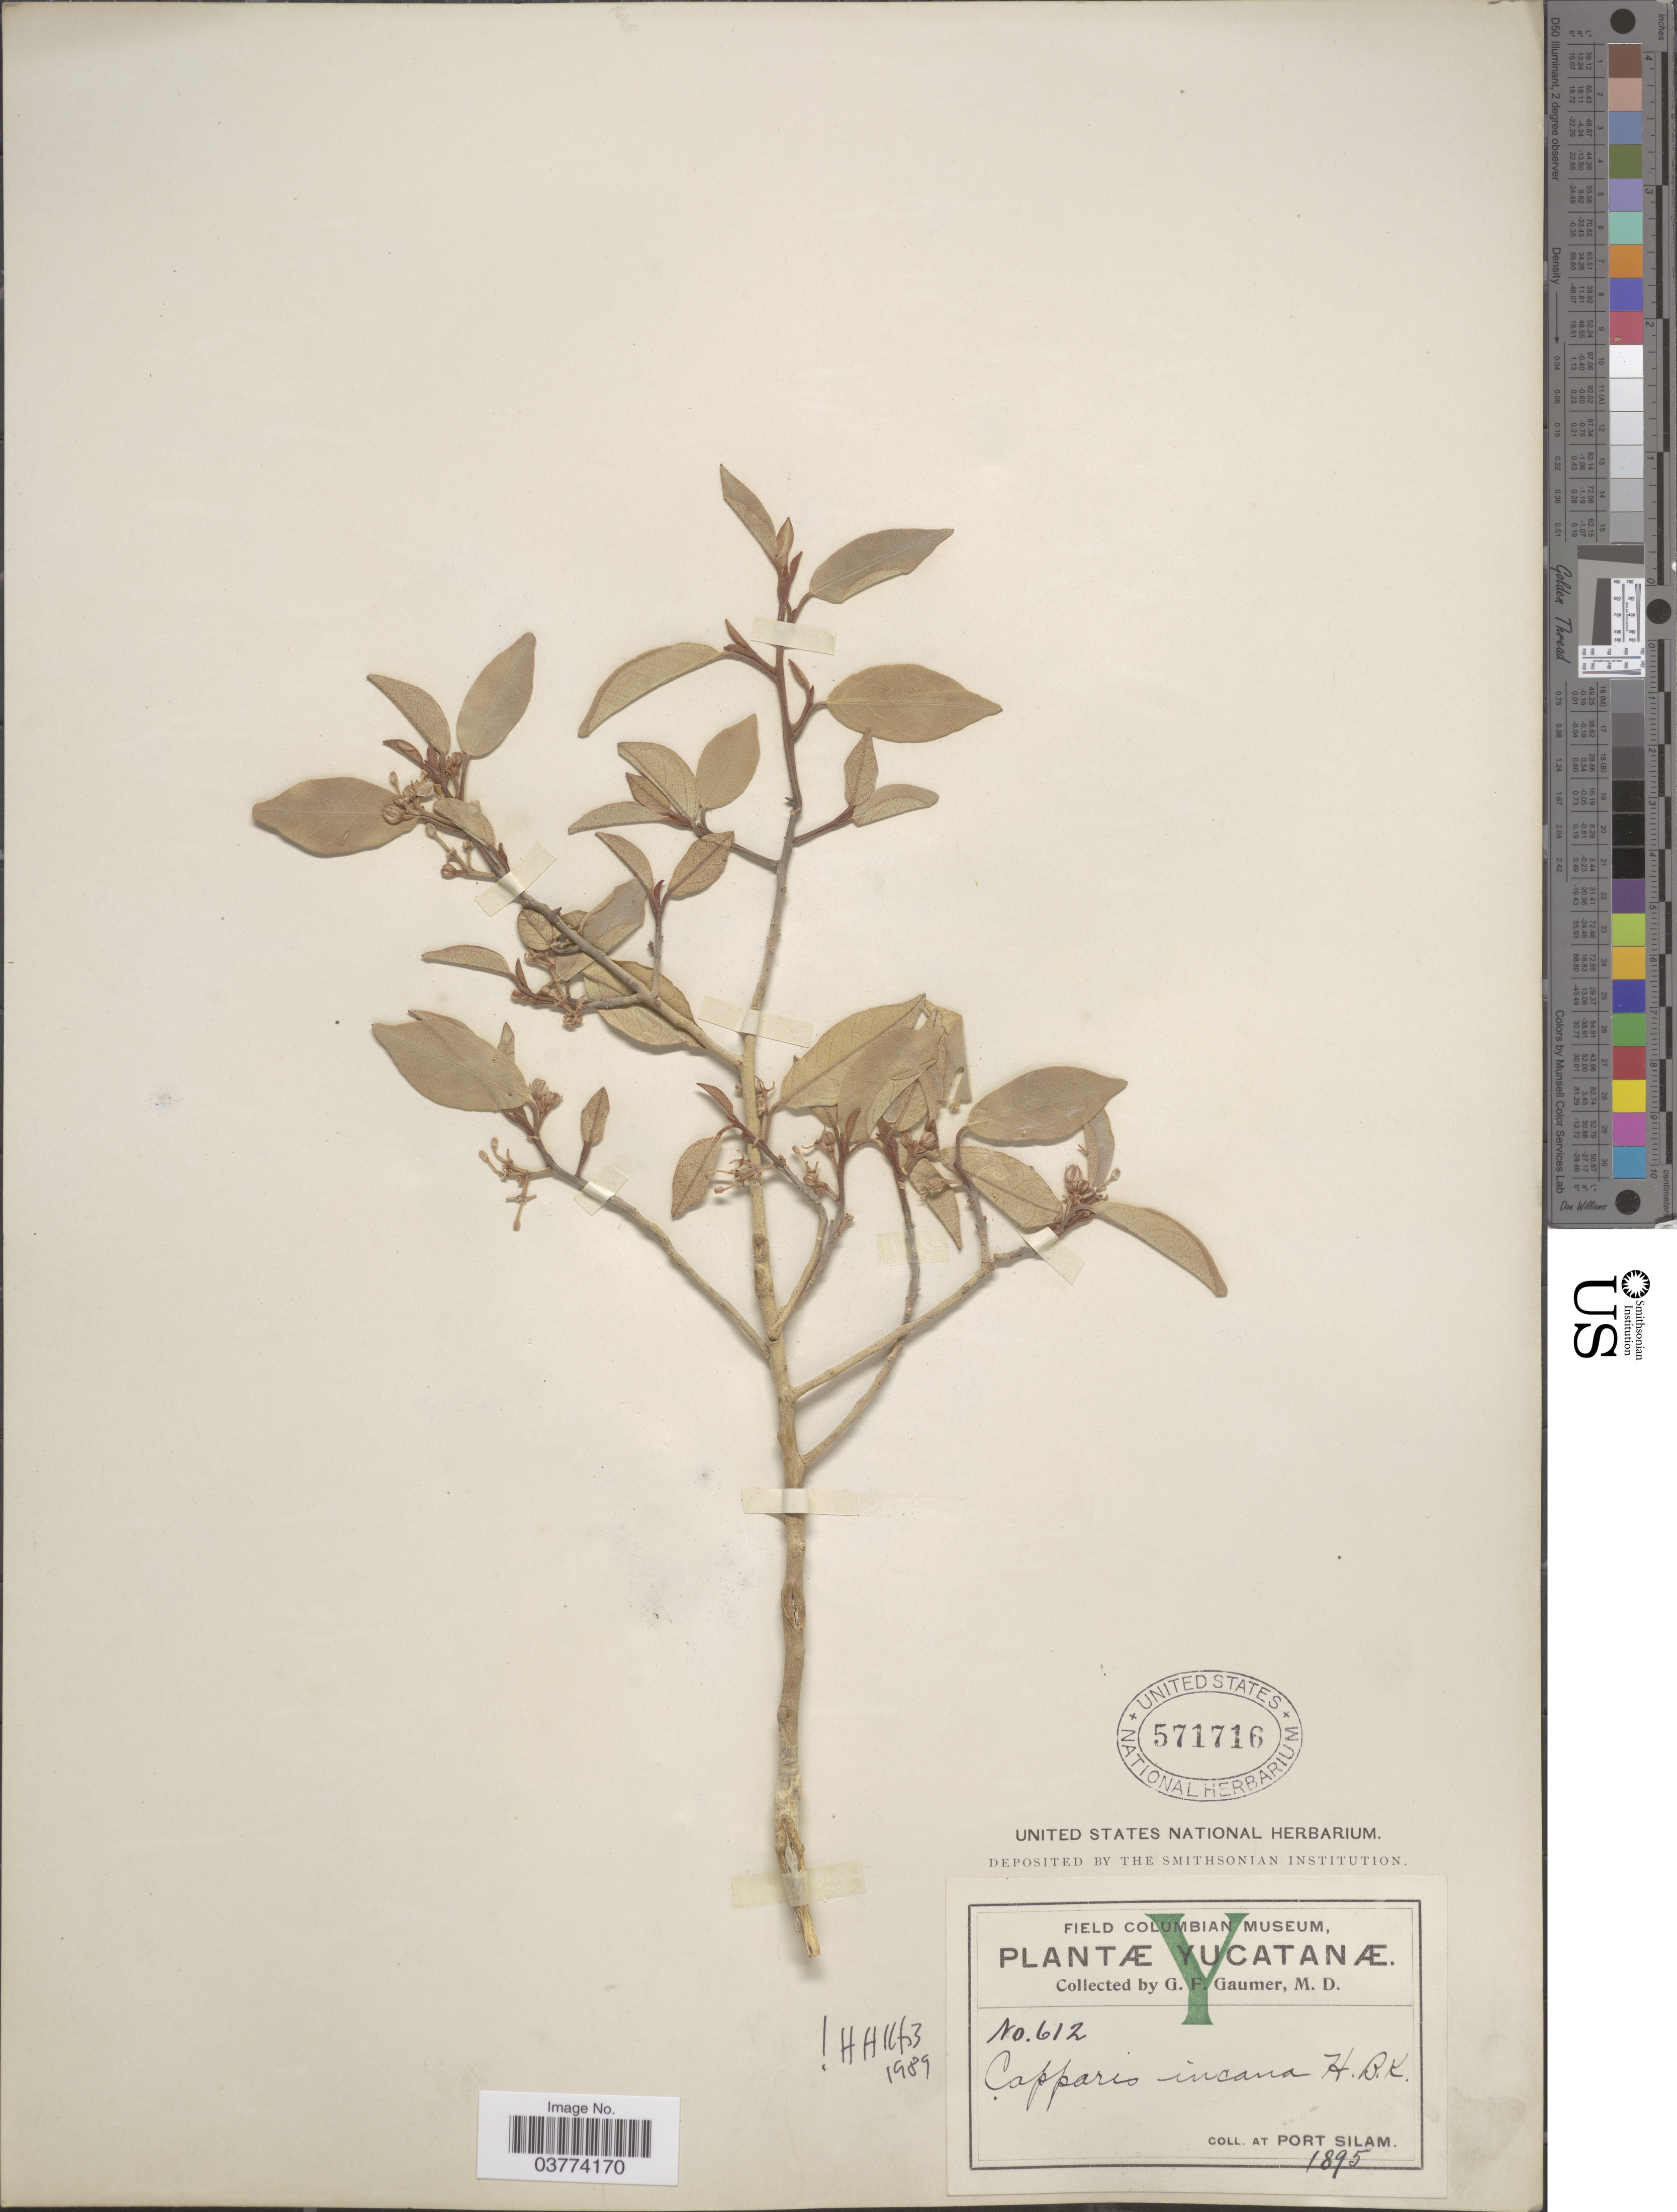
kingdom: Plantae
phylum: Tracheophyta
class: Magnoliopsida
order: Brassicales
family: Capparaceae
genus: Quadrella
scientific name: Quadrella incana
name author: (Kunth) Iltis & Cornejo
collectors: G. Guamer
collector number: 612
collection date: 1895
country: Mexico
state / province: Yucatán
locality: Yucatanæ. Port Silam.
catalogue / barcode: US 571716